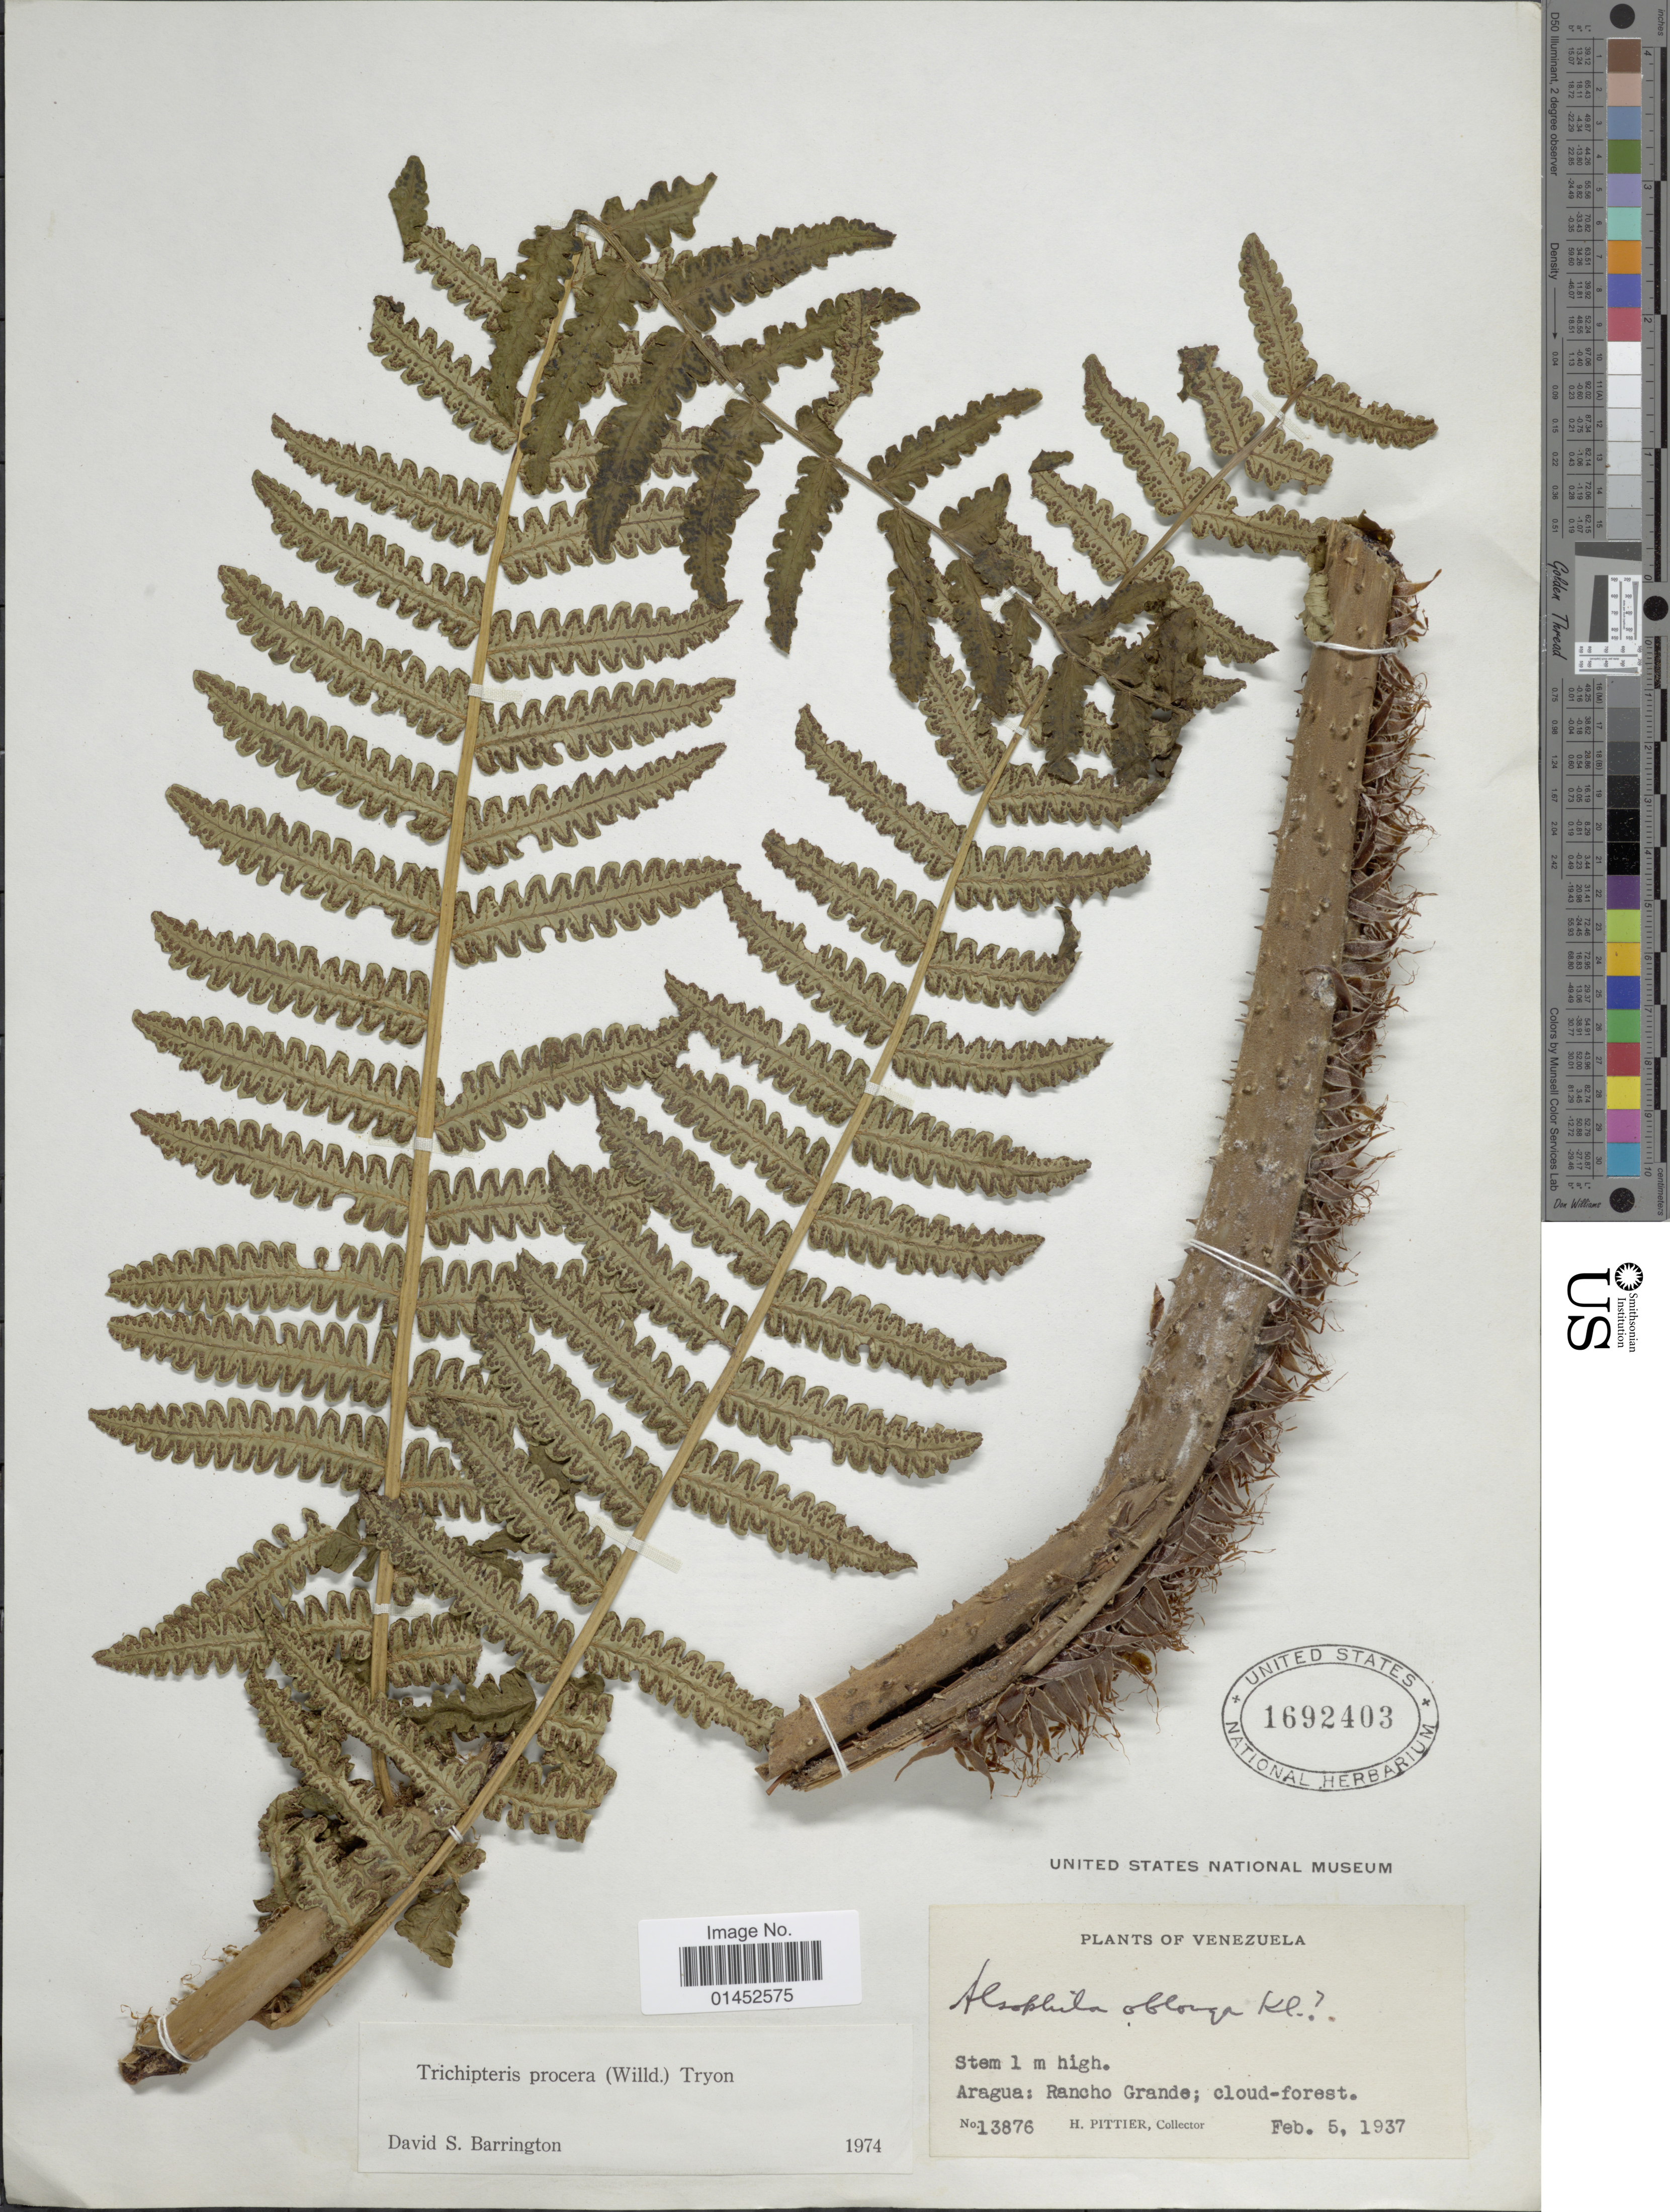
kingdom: Plantae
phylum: Tracheophyta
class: Polypodiopsida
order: Cyatheales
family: Cyatheaceae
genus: Cyathea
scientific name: Cyathea pungens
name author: (Willd.) Domin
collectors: H. F. Pittier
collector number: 13876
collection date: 1937-02-05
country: Venezuela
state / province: Aragua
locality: Rancho Grande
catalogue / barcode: US 1692403